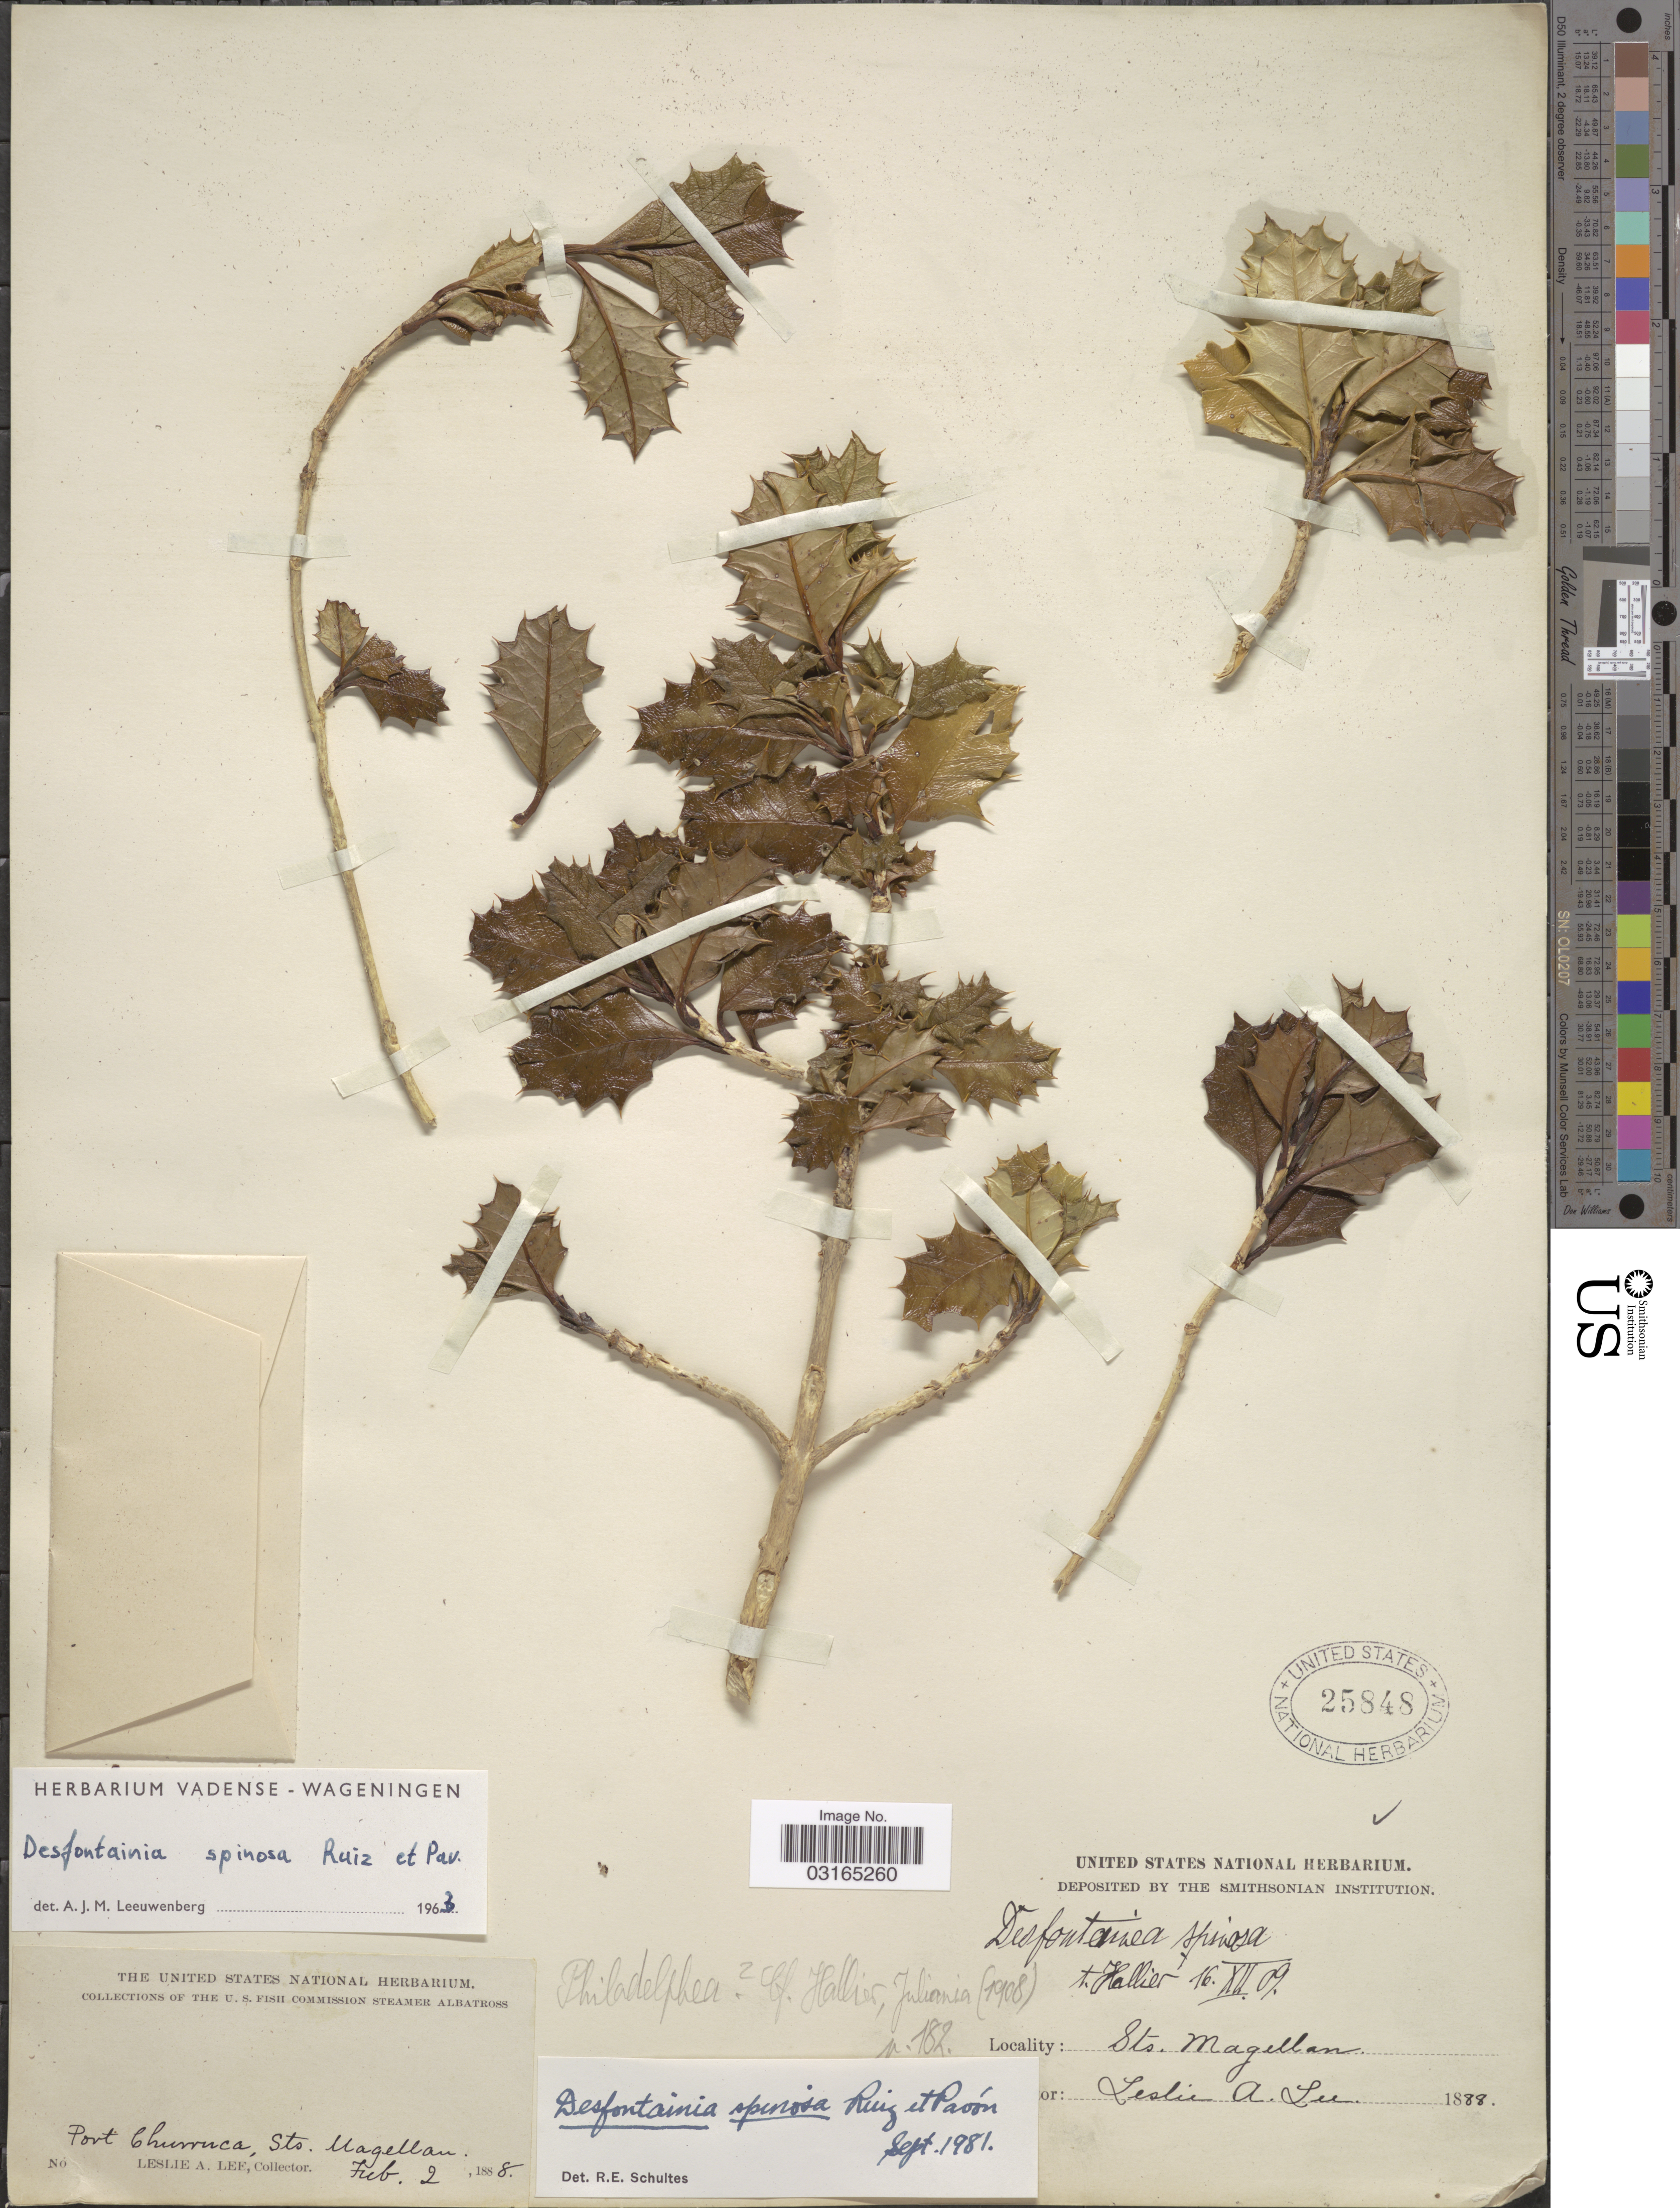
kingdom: Plantae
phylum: Tracheophyta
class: Magnoliopsida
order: Bruniales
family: Columelliaceae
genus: Desfontainia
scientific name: Desfontainia spinosa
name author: Ruiz & Pav.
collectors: L. Lee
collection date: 1888-02-02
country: Chile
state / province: Magallanes y de la Antártica Chilena (XII)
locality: Port Churruca, Sts. Magellan.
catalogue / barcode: US 25848